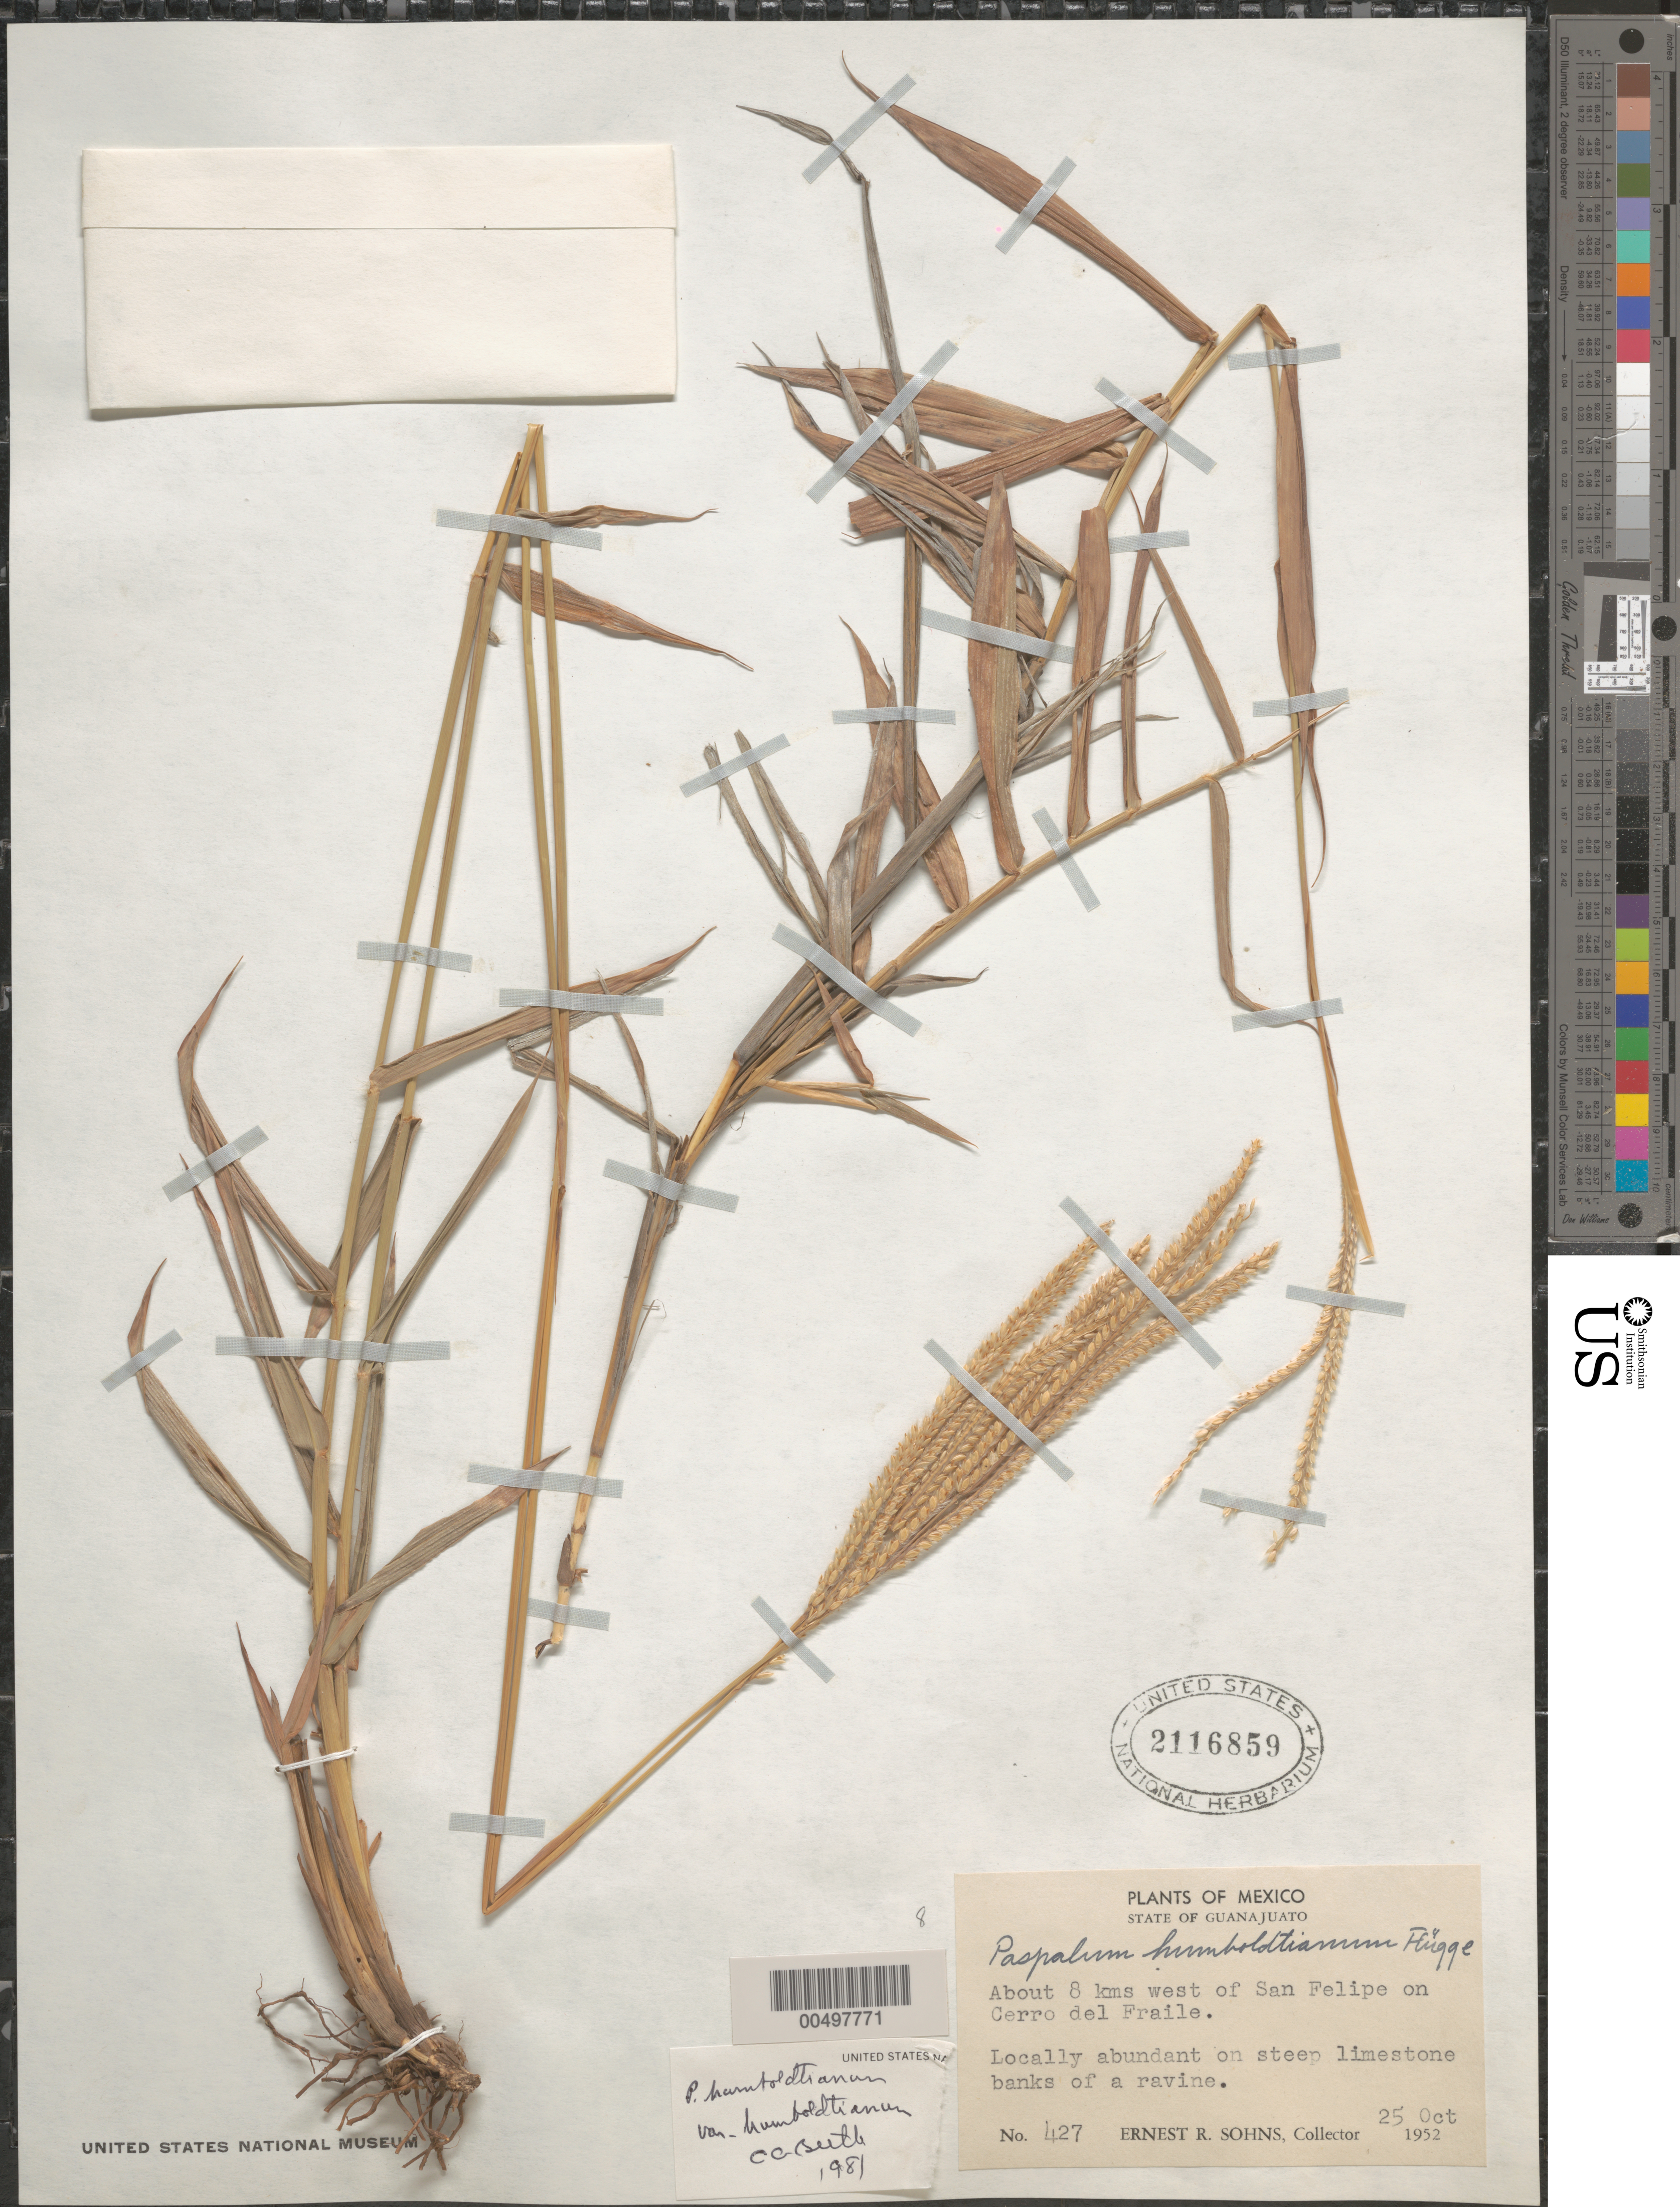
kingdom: Plantae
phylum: Tracheophyta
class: Liliopsida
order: Poales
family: Poaceae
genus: Paspalum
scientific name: Paspalum humboldtianum var. humboldtianum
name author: Flüggé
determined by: Beetle, Alan A.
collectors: E. R. Sohns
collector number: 427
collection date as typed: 25 Oct 1952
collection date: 1952-10-25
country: Mexico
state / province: Guanajuato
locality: About 8 km W of San Felipe on Cerro del Fraile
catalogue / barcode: US 2116859